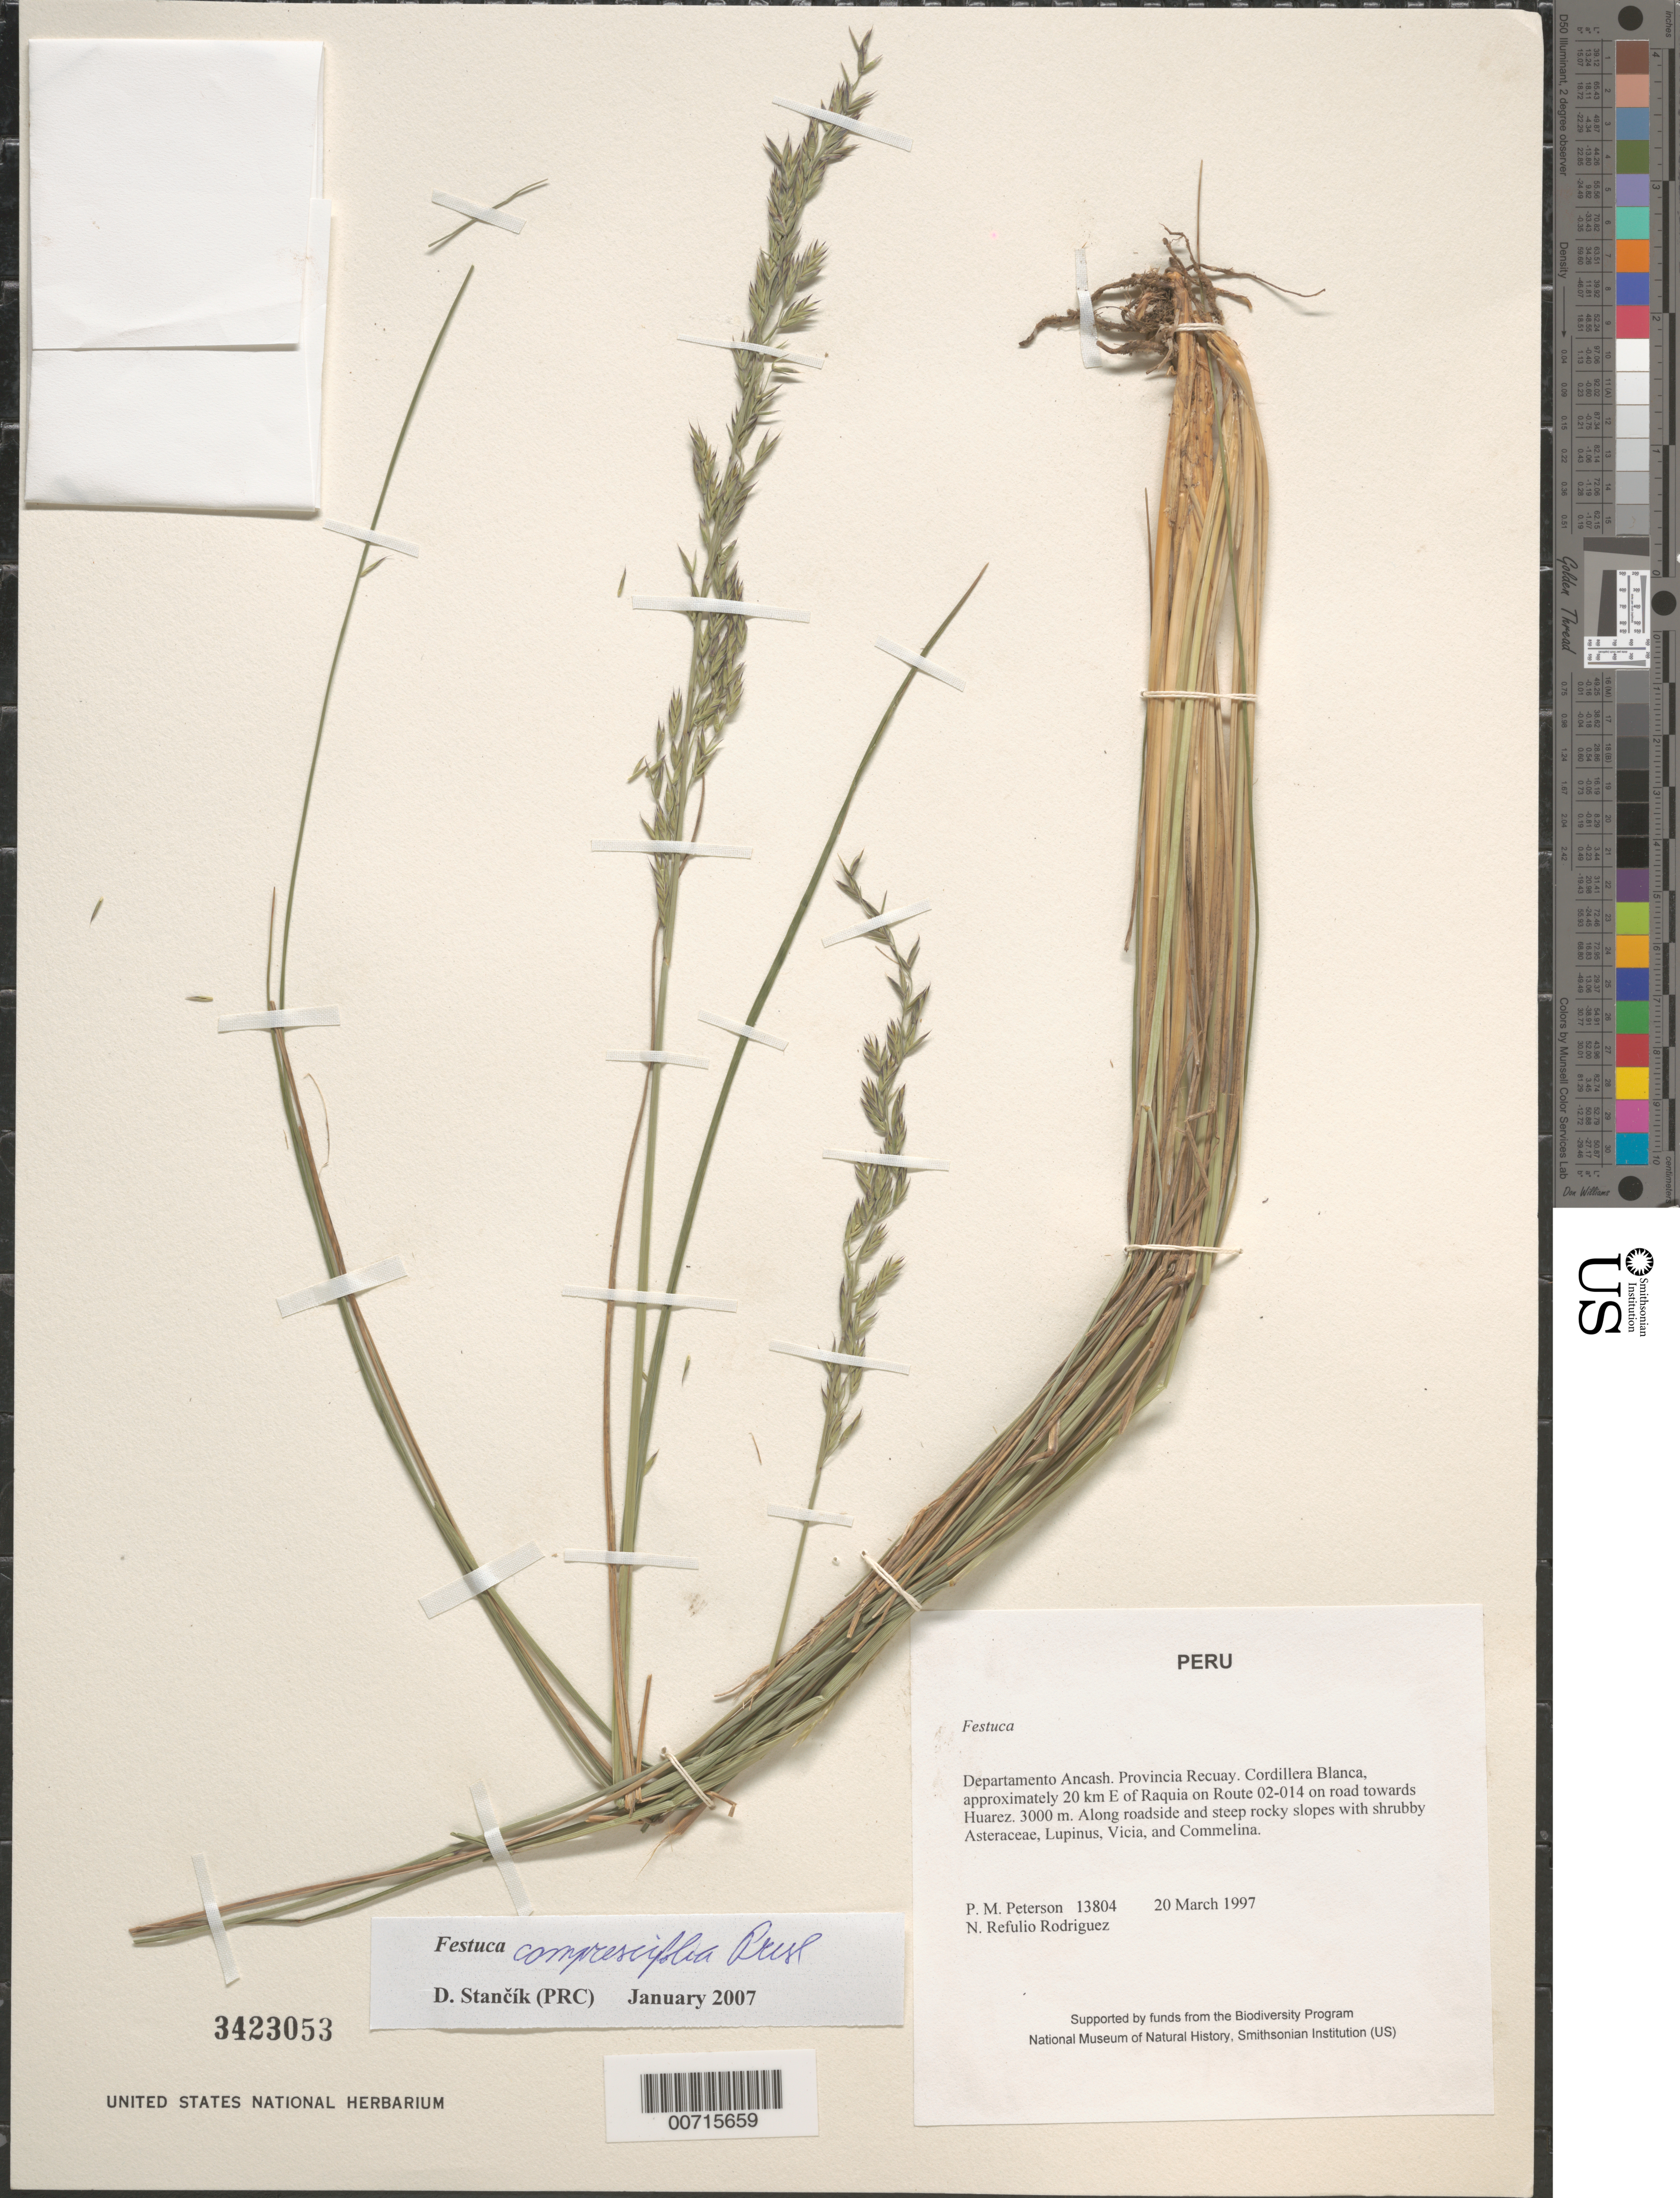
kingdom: Plantae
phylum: Tracheophyta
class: Liliopsida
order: Poales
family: Poaceae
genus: Festuca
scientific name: Festuca compressifolia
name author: J. Presl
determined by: Stancik, D.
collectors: P. M. Peterson & N. Refulio-Rodríguez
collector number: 13804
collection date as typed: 20 Mar 1997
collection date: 1997-03-20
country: Peru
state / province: Ancash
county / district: Recuay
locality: Cordillera Blanca, approximately 20 km E of Raquia on Route 02-014 on road towards Huarez.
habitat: Along roadside and steep rocky slopes with shruby Asteraceae, Lupinus, Vicia, and Commelina.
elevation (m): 3000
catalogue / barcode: US 3423053